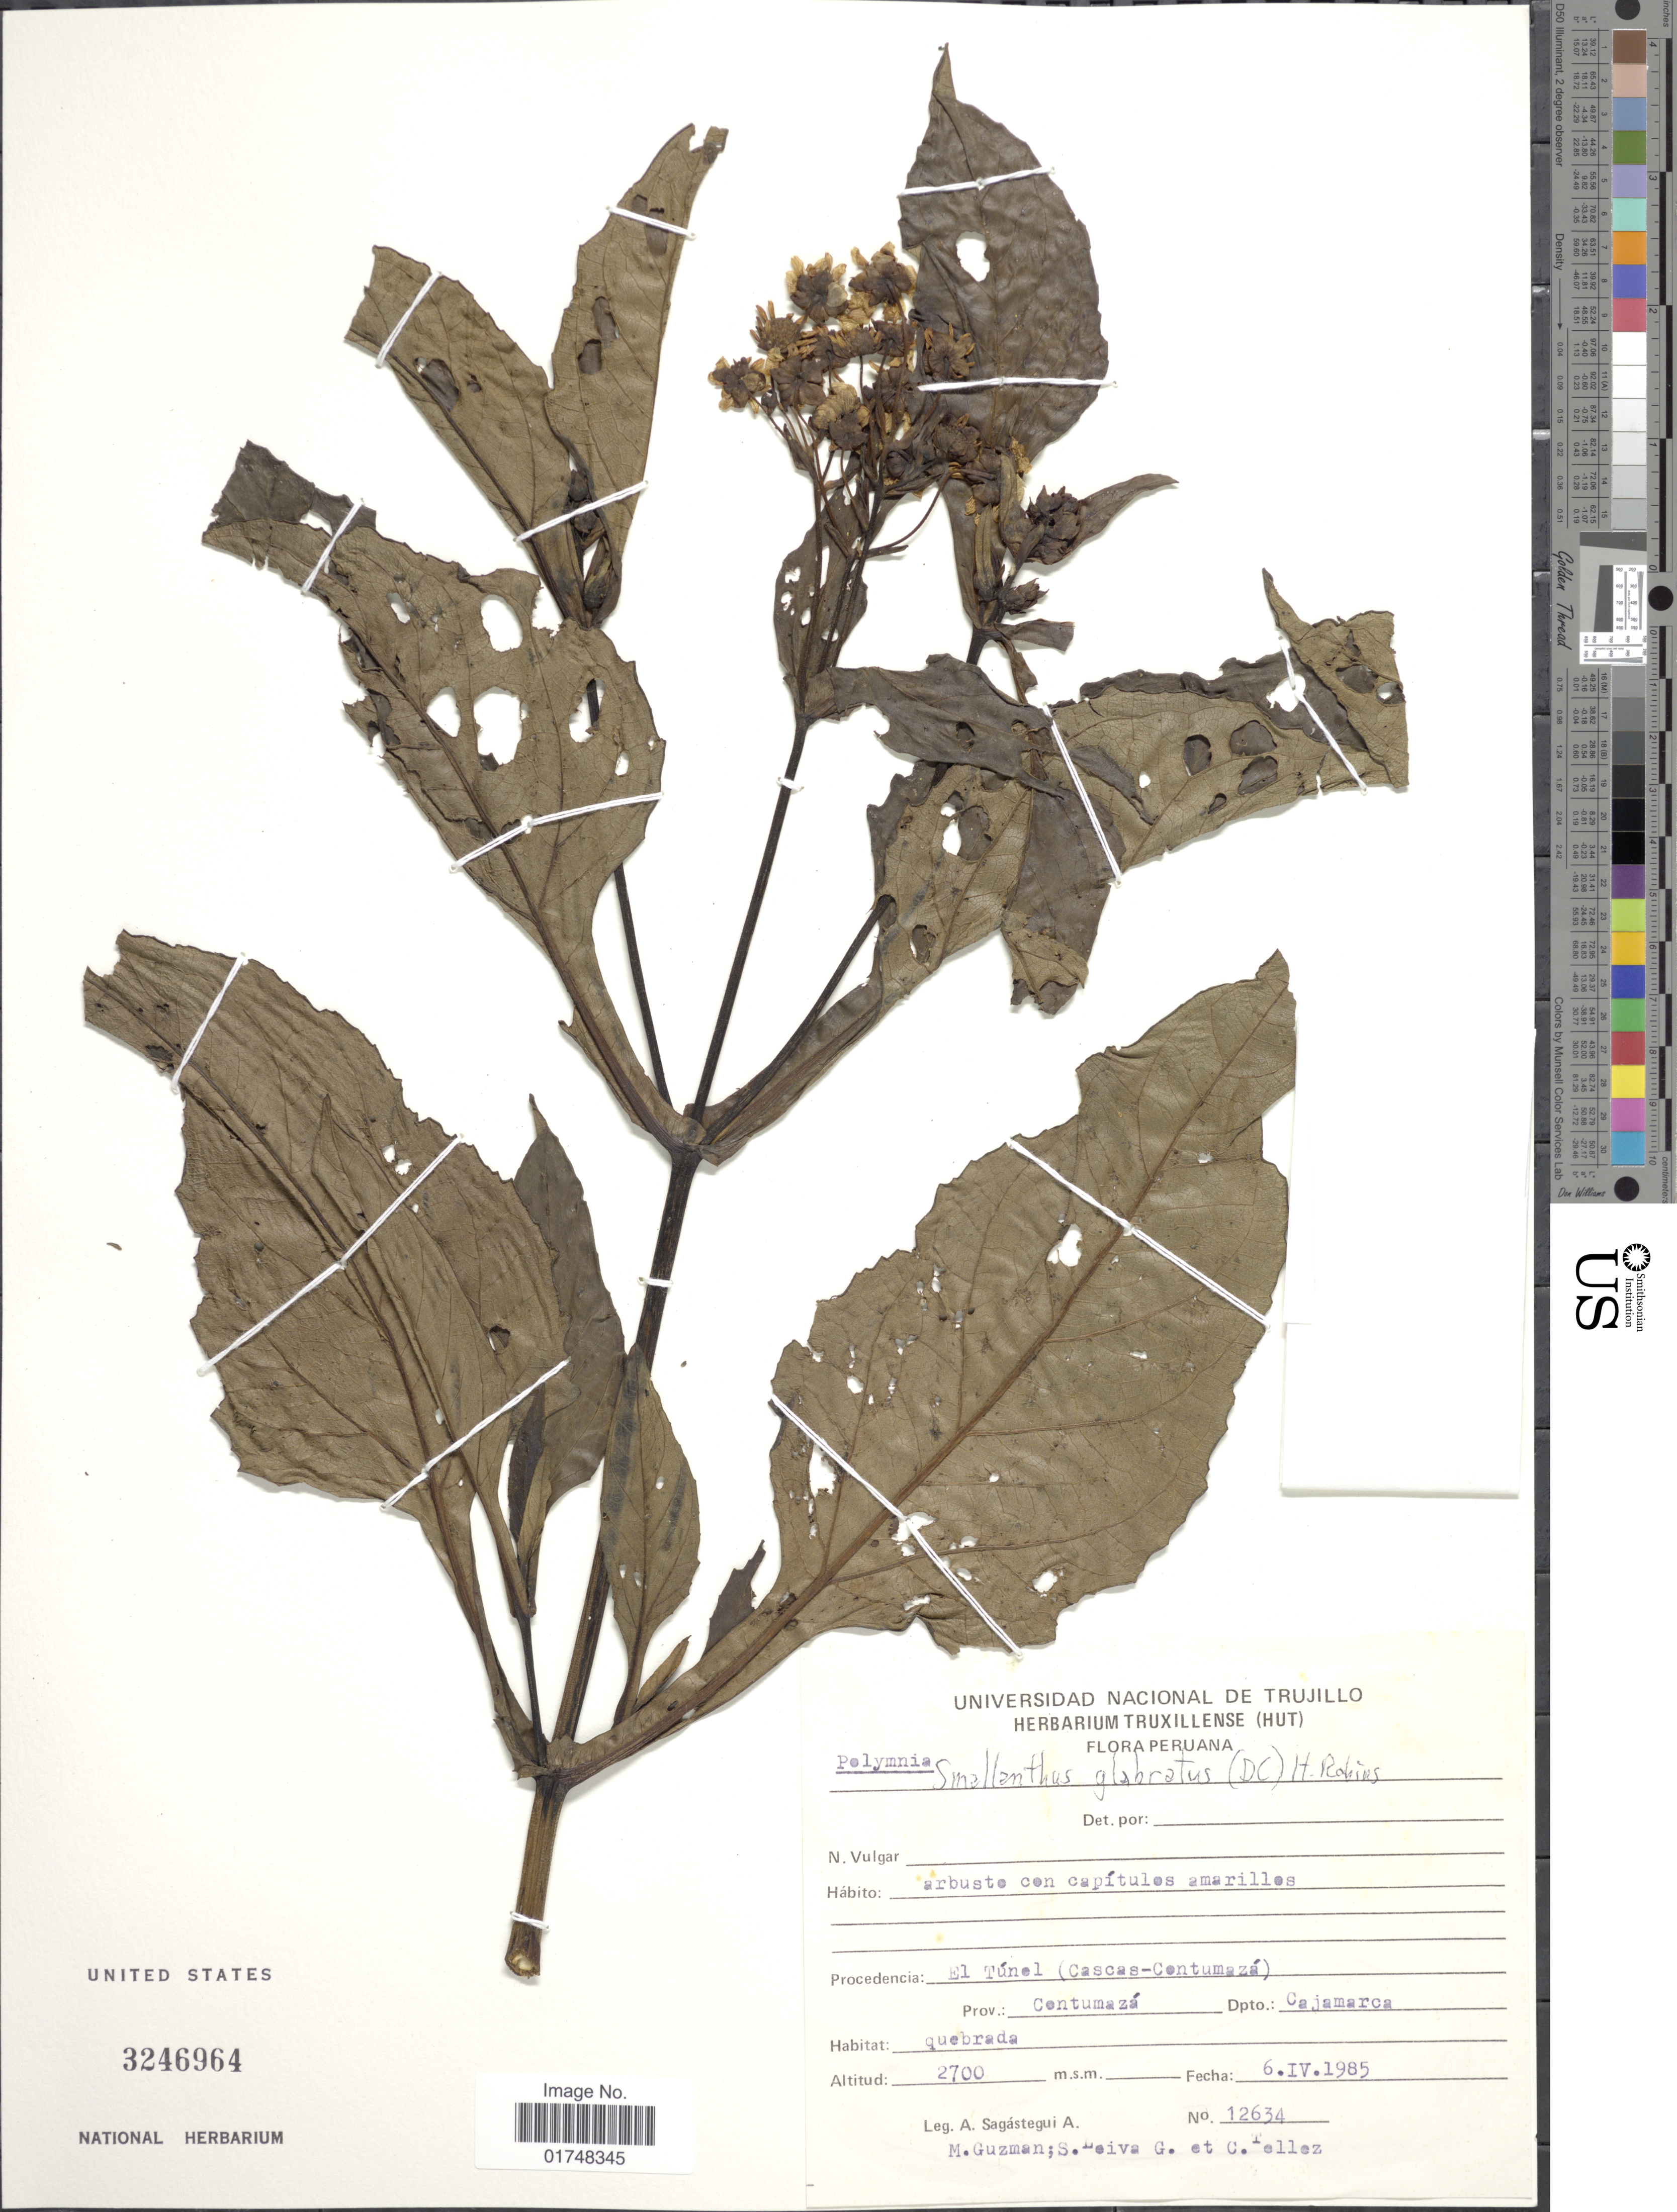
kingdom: Plantae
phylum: Tracheophyta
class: Magnoliopsida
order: Asterales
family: Asteraceae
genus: Smallanthus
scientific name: Smallanthus glabratus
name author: (DC.) H. Rob.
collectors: A. Sagástegui A., M. Guzman, S. Leiva G. & C. Téllez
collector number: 12634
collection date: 1985-04-06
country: Peru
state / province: Cajamarca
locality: El Tunel (Cascas-Contumazá), Prov. Contumazá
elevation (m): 2700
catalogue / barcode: US 3246964